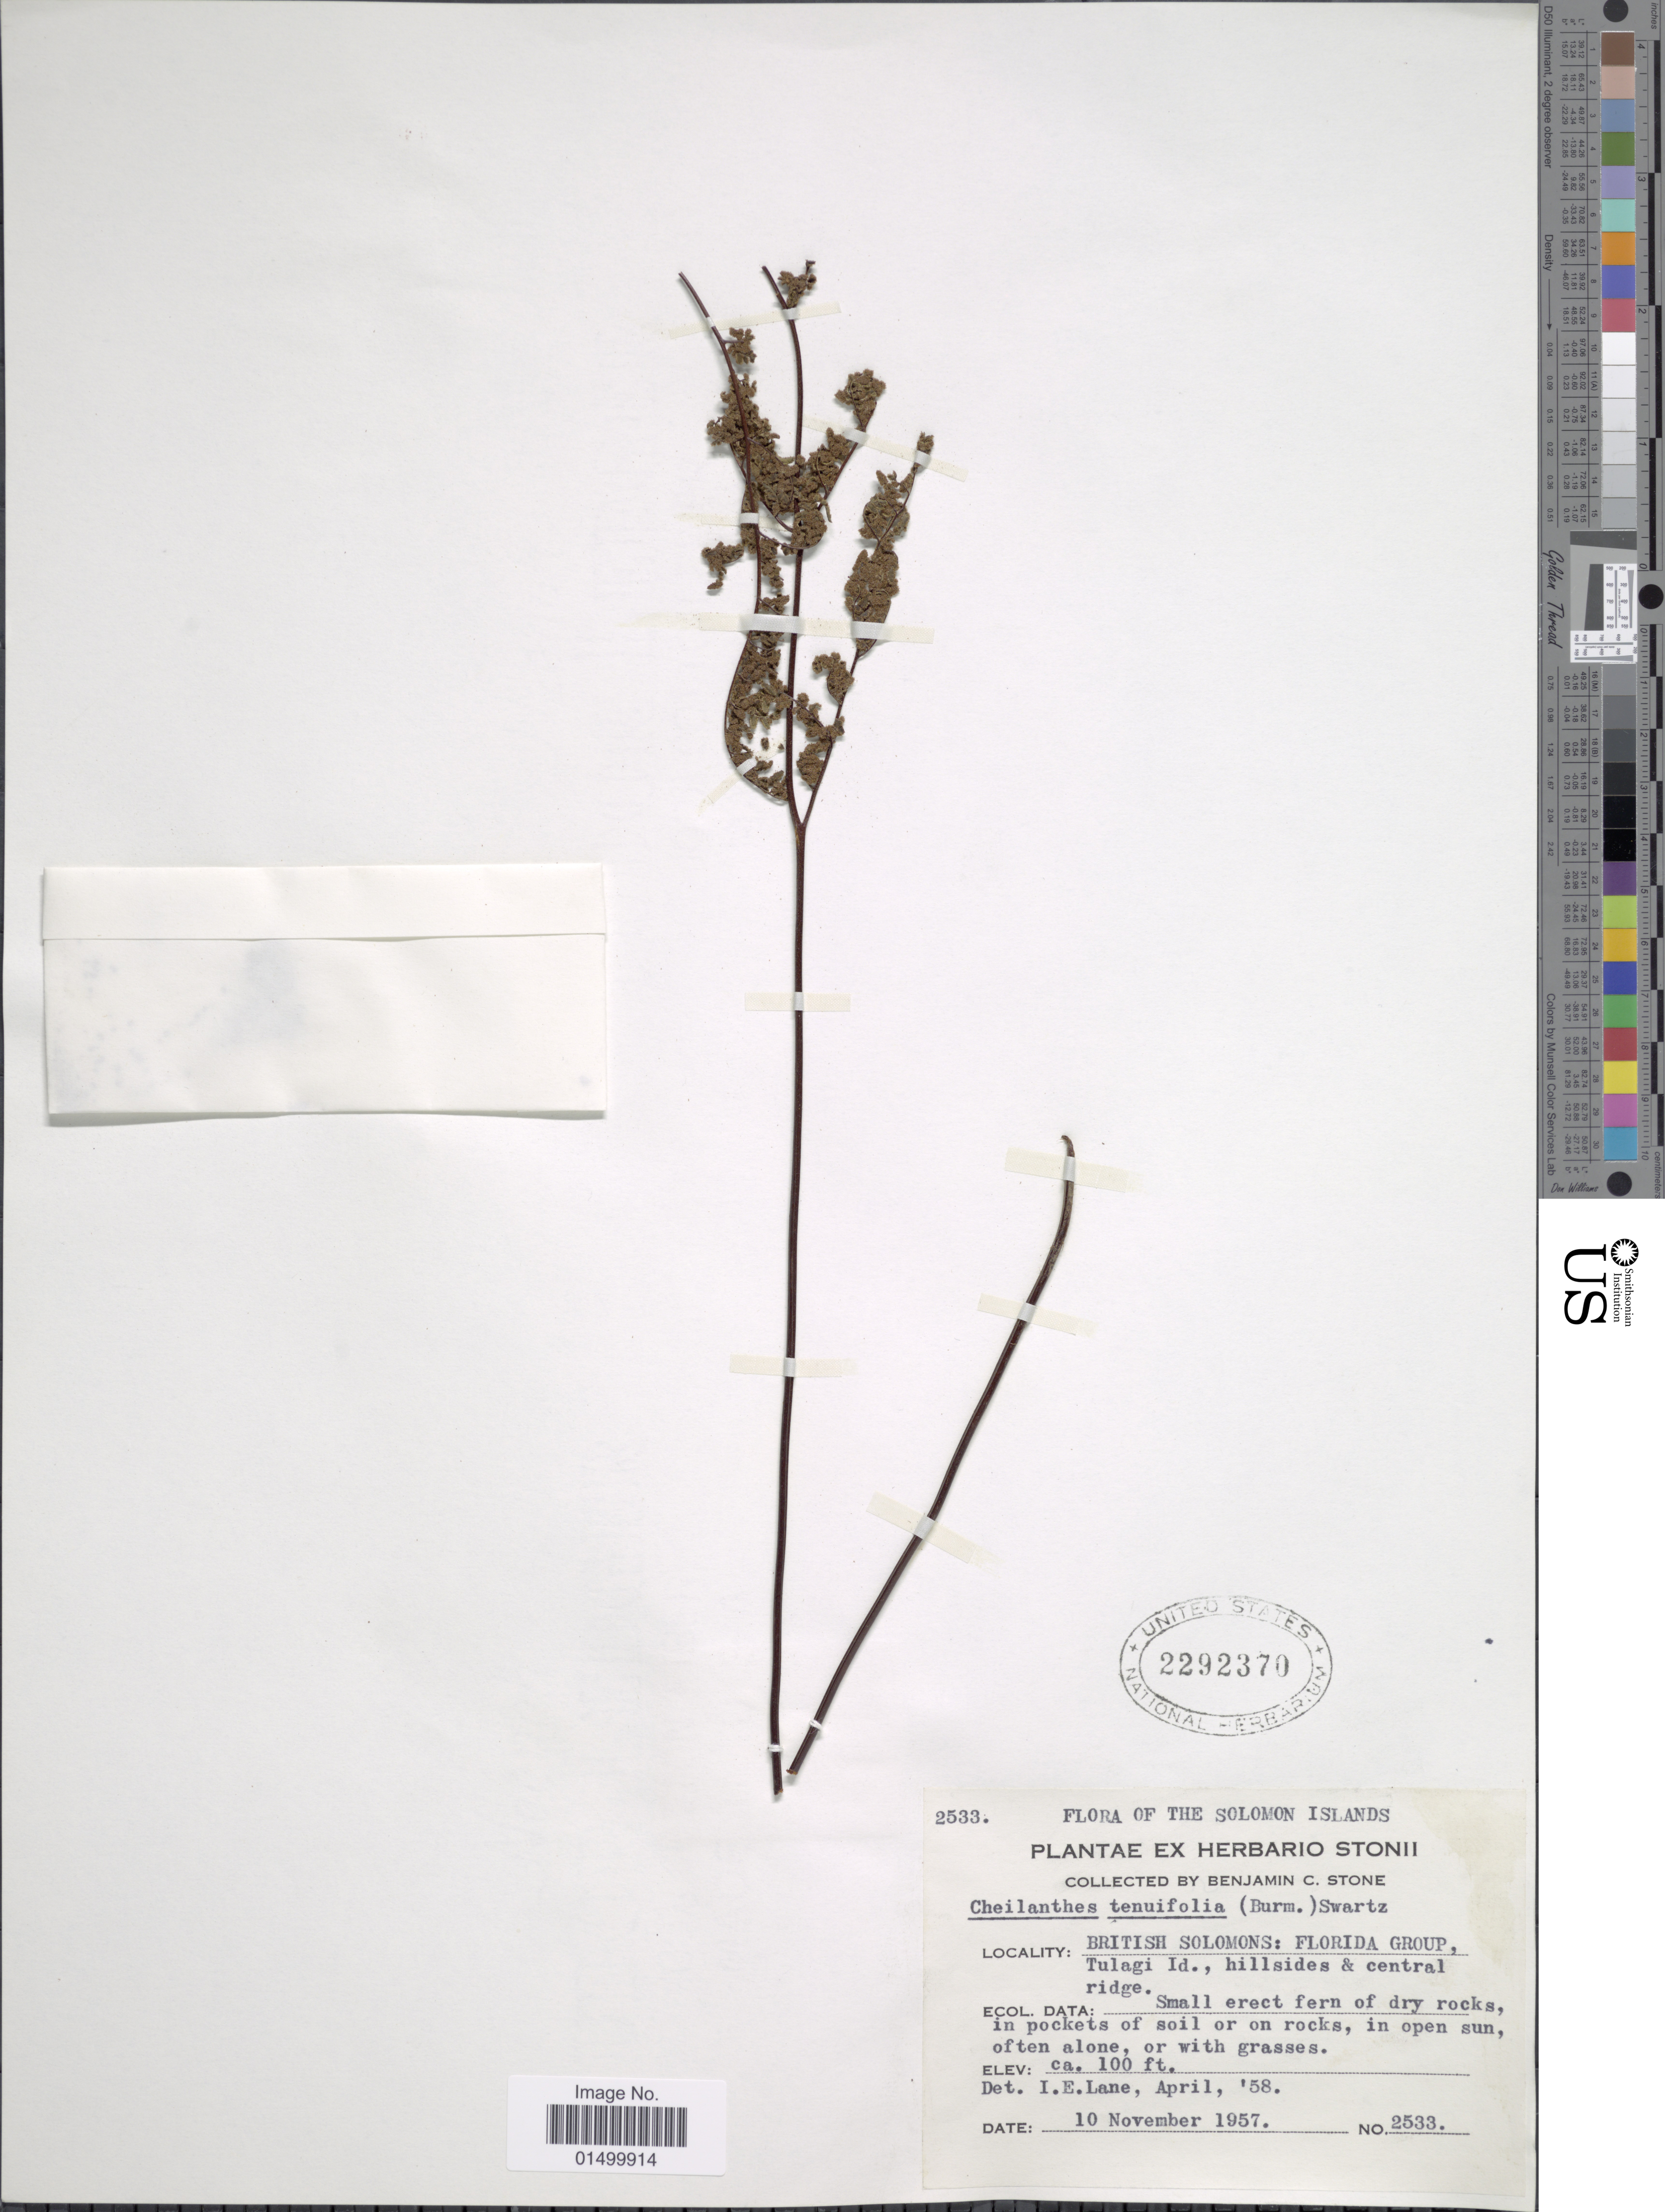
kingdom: Plantae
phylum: Tracheophyta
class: Polypodiopsida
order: Polypodiales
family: Pteridaceae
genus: Cheilanthes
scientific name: Cheilanthes tenuifolia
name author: (Burm. f.) Sw.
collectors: B. C. Stone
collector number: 2533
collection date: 1957-11-10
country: Solomon Islands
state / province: Solomon Islands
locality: British Solomon: Florida Group, Tulagi Id., hillsides & central ridge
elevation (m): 30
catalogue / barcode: US 2292370